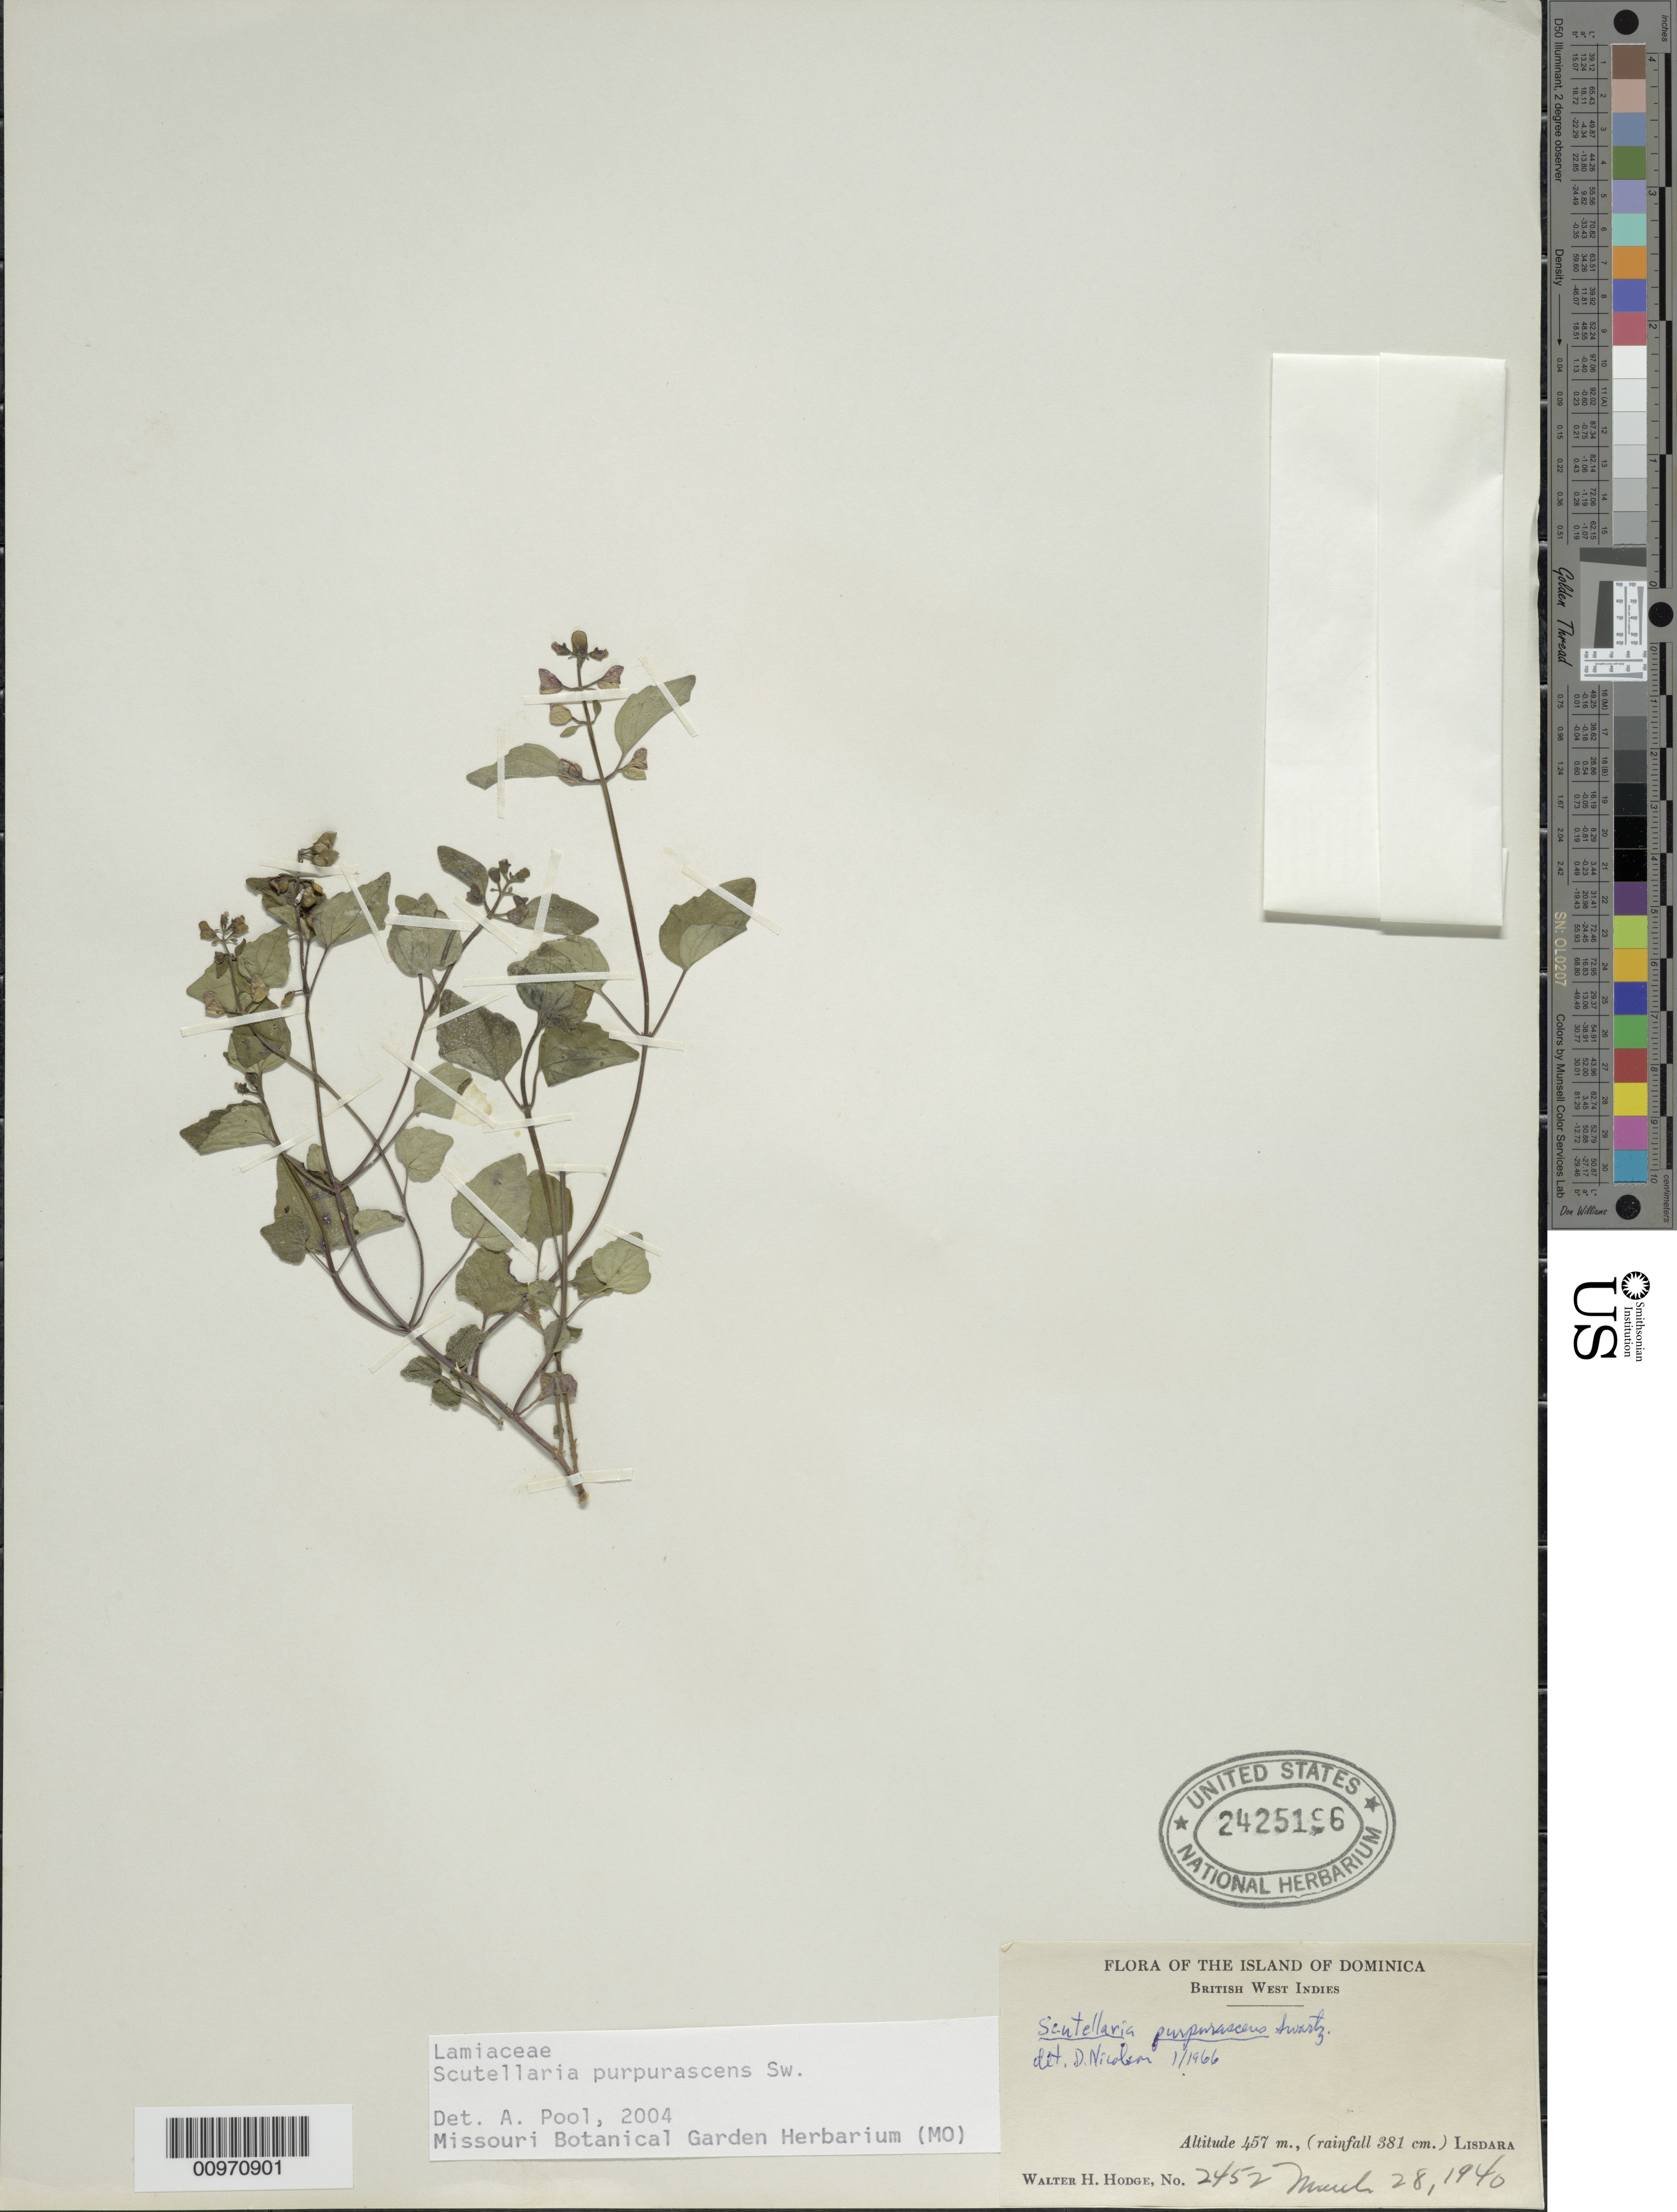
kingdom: Plantae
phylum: Tracheophyta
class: Magnoliopsida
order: Lamiales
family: Lamiaceae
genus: Scutellaria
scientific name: Scutellaria purpurascens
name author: Sw.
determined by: Pool, A., (MO), Missouri Botanical Garden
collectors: W. Hodge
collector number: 2452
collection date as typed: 28 Mar 1940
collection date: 1940-03-28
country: Dominica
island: Dominica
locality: Lisdara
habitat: Rainfall 381 cm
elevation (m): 457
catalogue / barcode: US 2425196